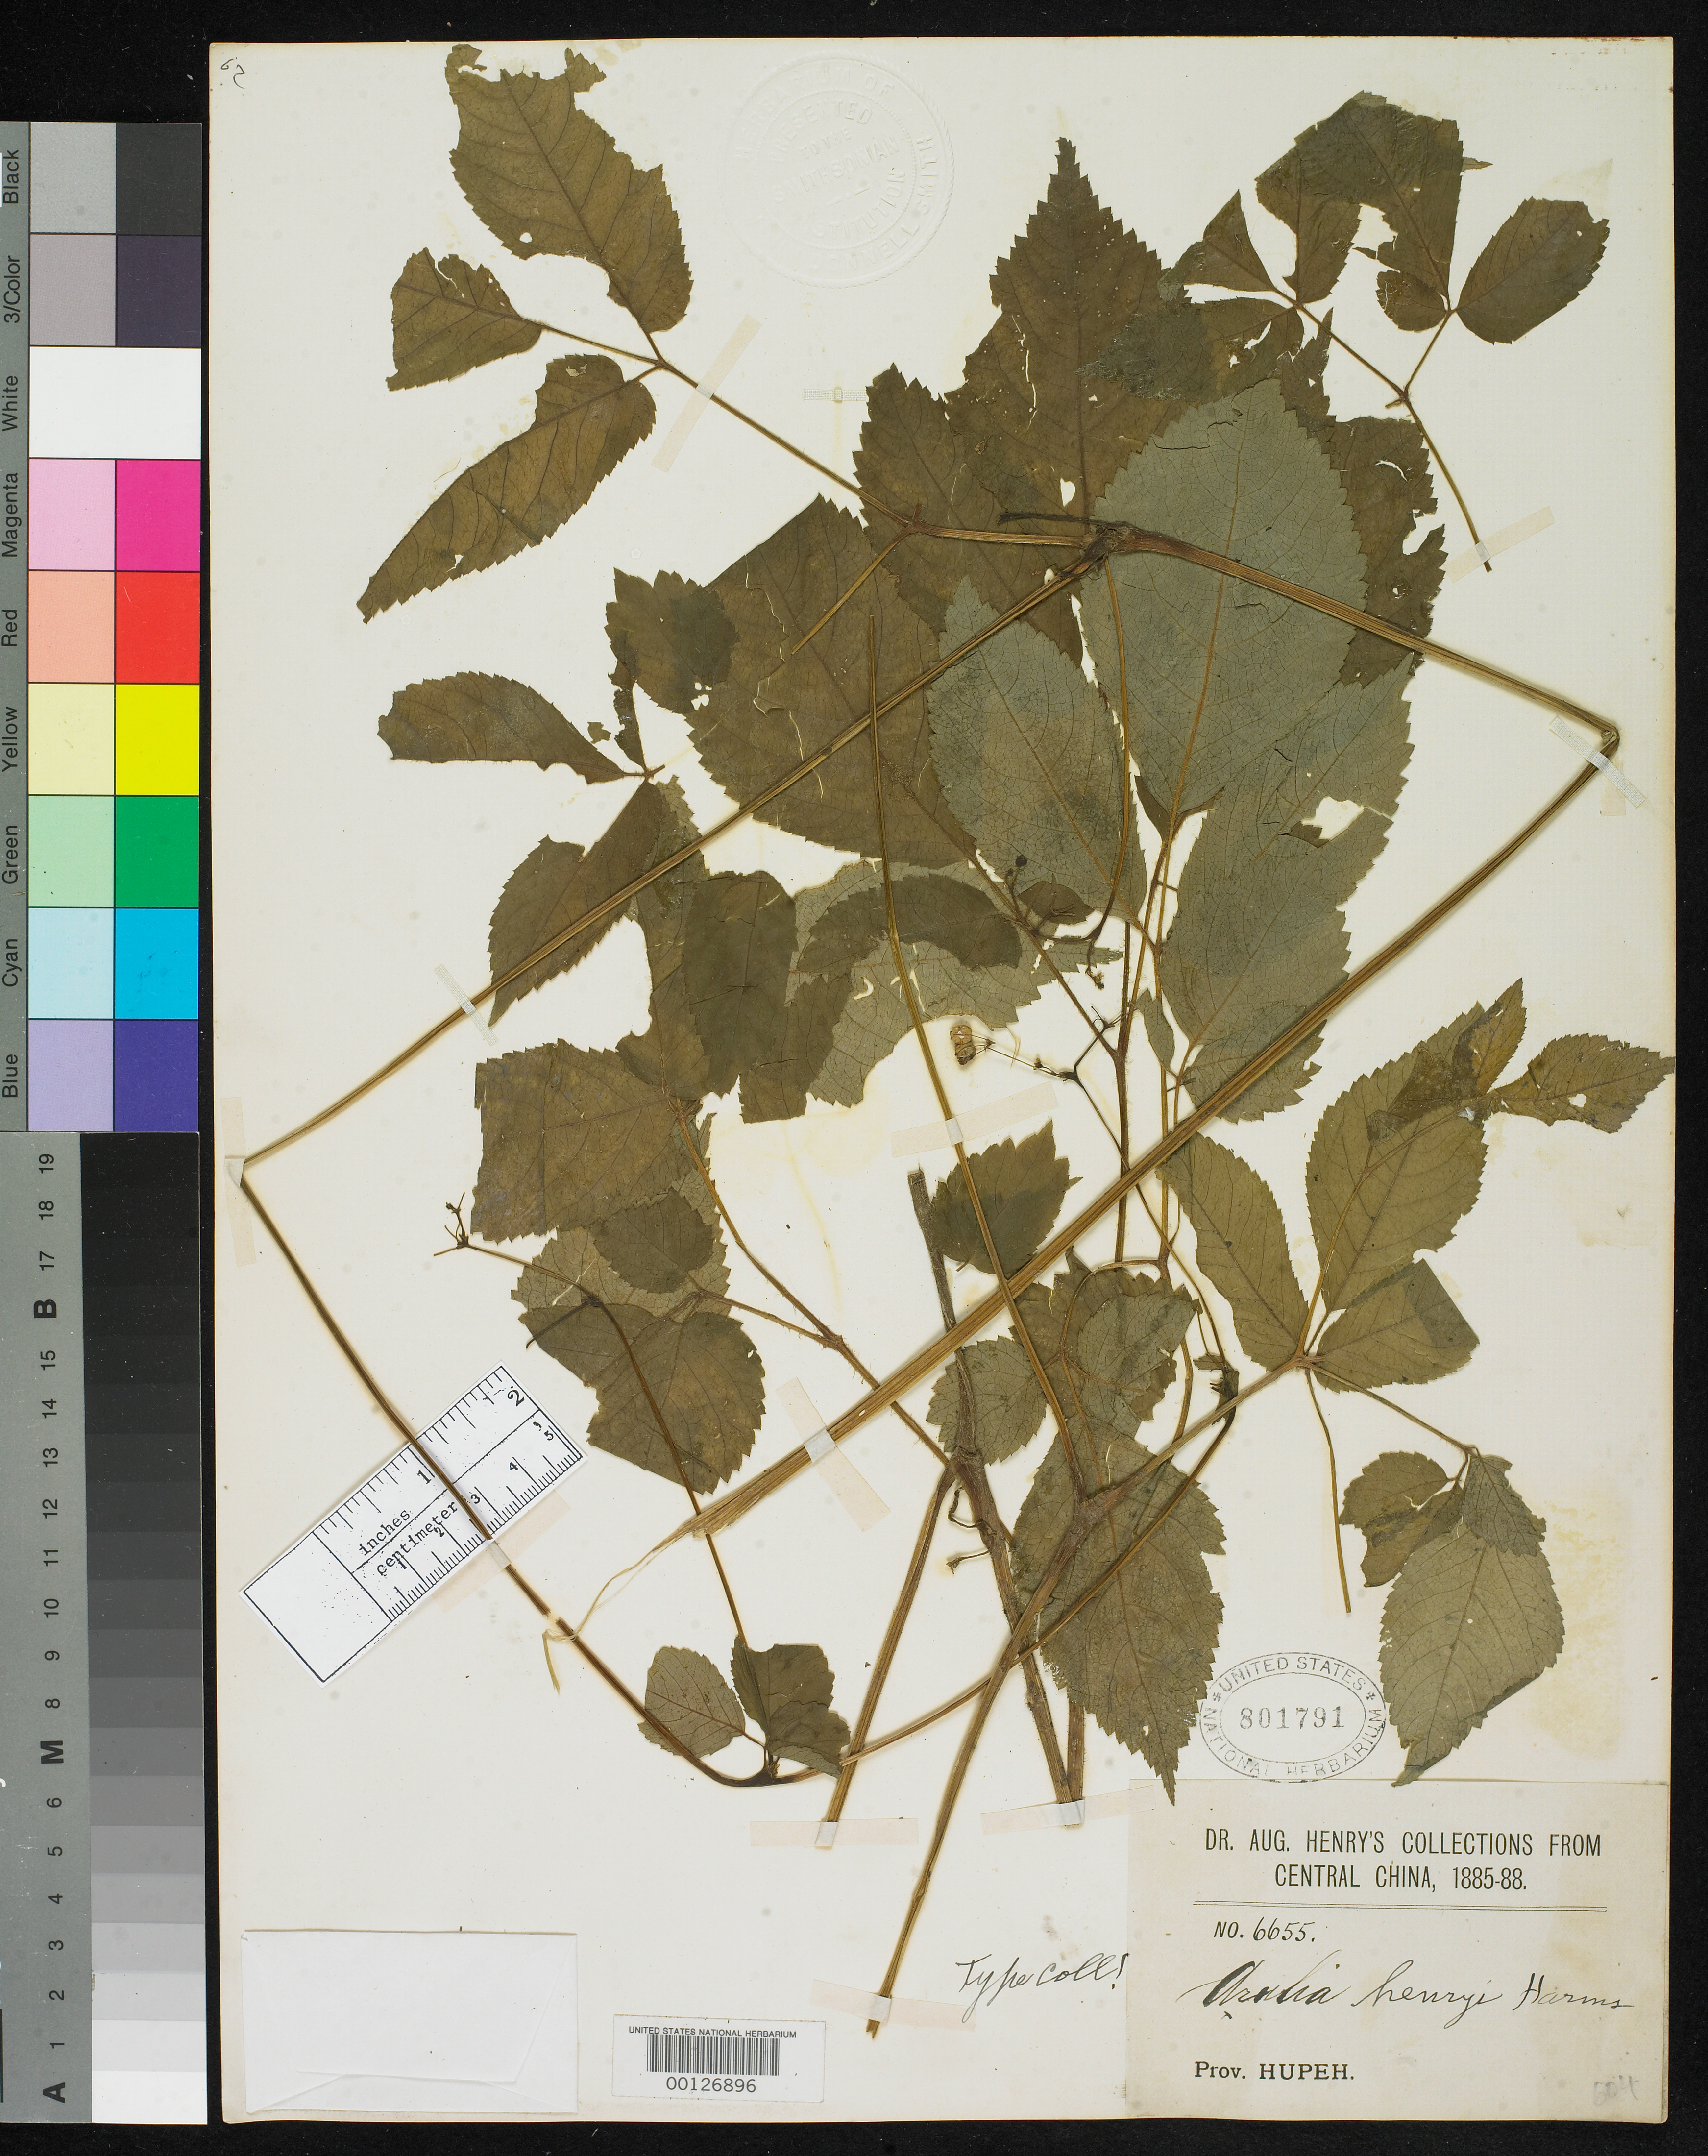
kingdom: Plantae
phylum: Tracheophyta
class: Magnoliopsida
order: Apiales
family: Araliaceae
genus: Aralia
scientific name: Aralia henryi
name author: Harms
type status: Isotype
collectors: A. Henry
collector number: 6655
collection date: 1885/1888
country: China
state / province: Hubei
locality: Central China. Prov. Hupeh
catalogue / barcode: US 801791